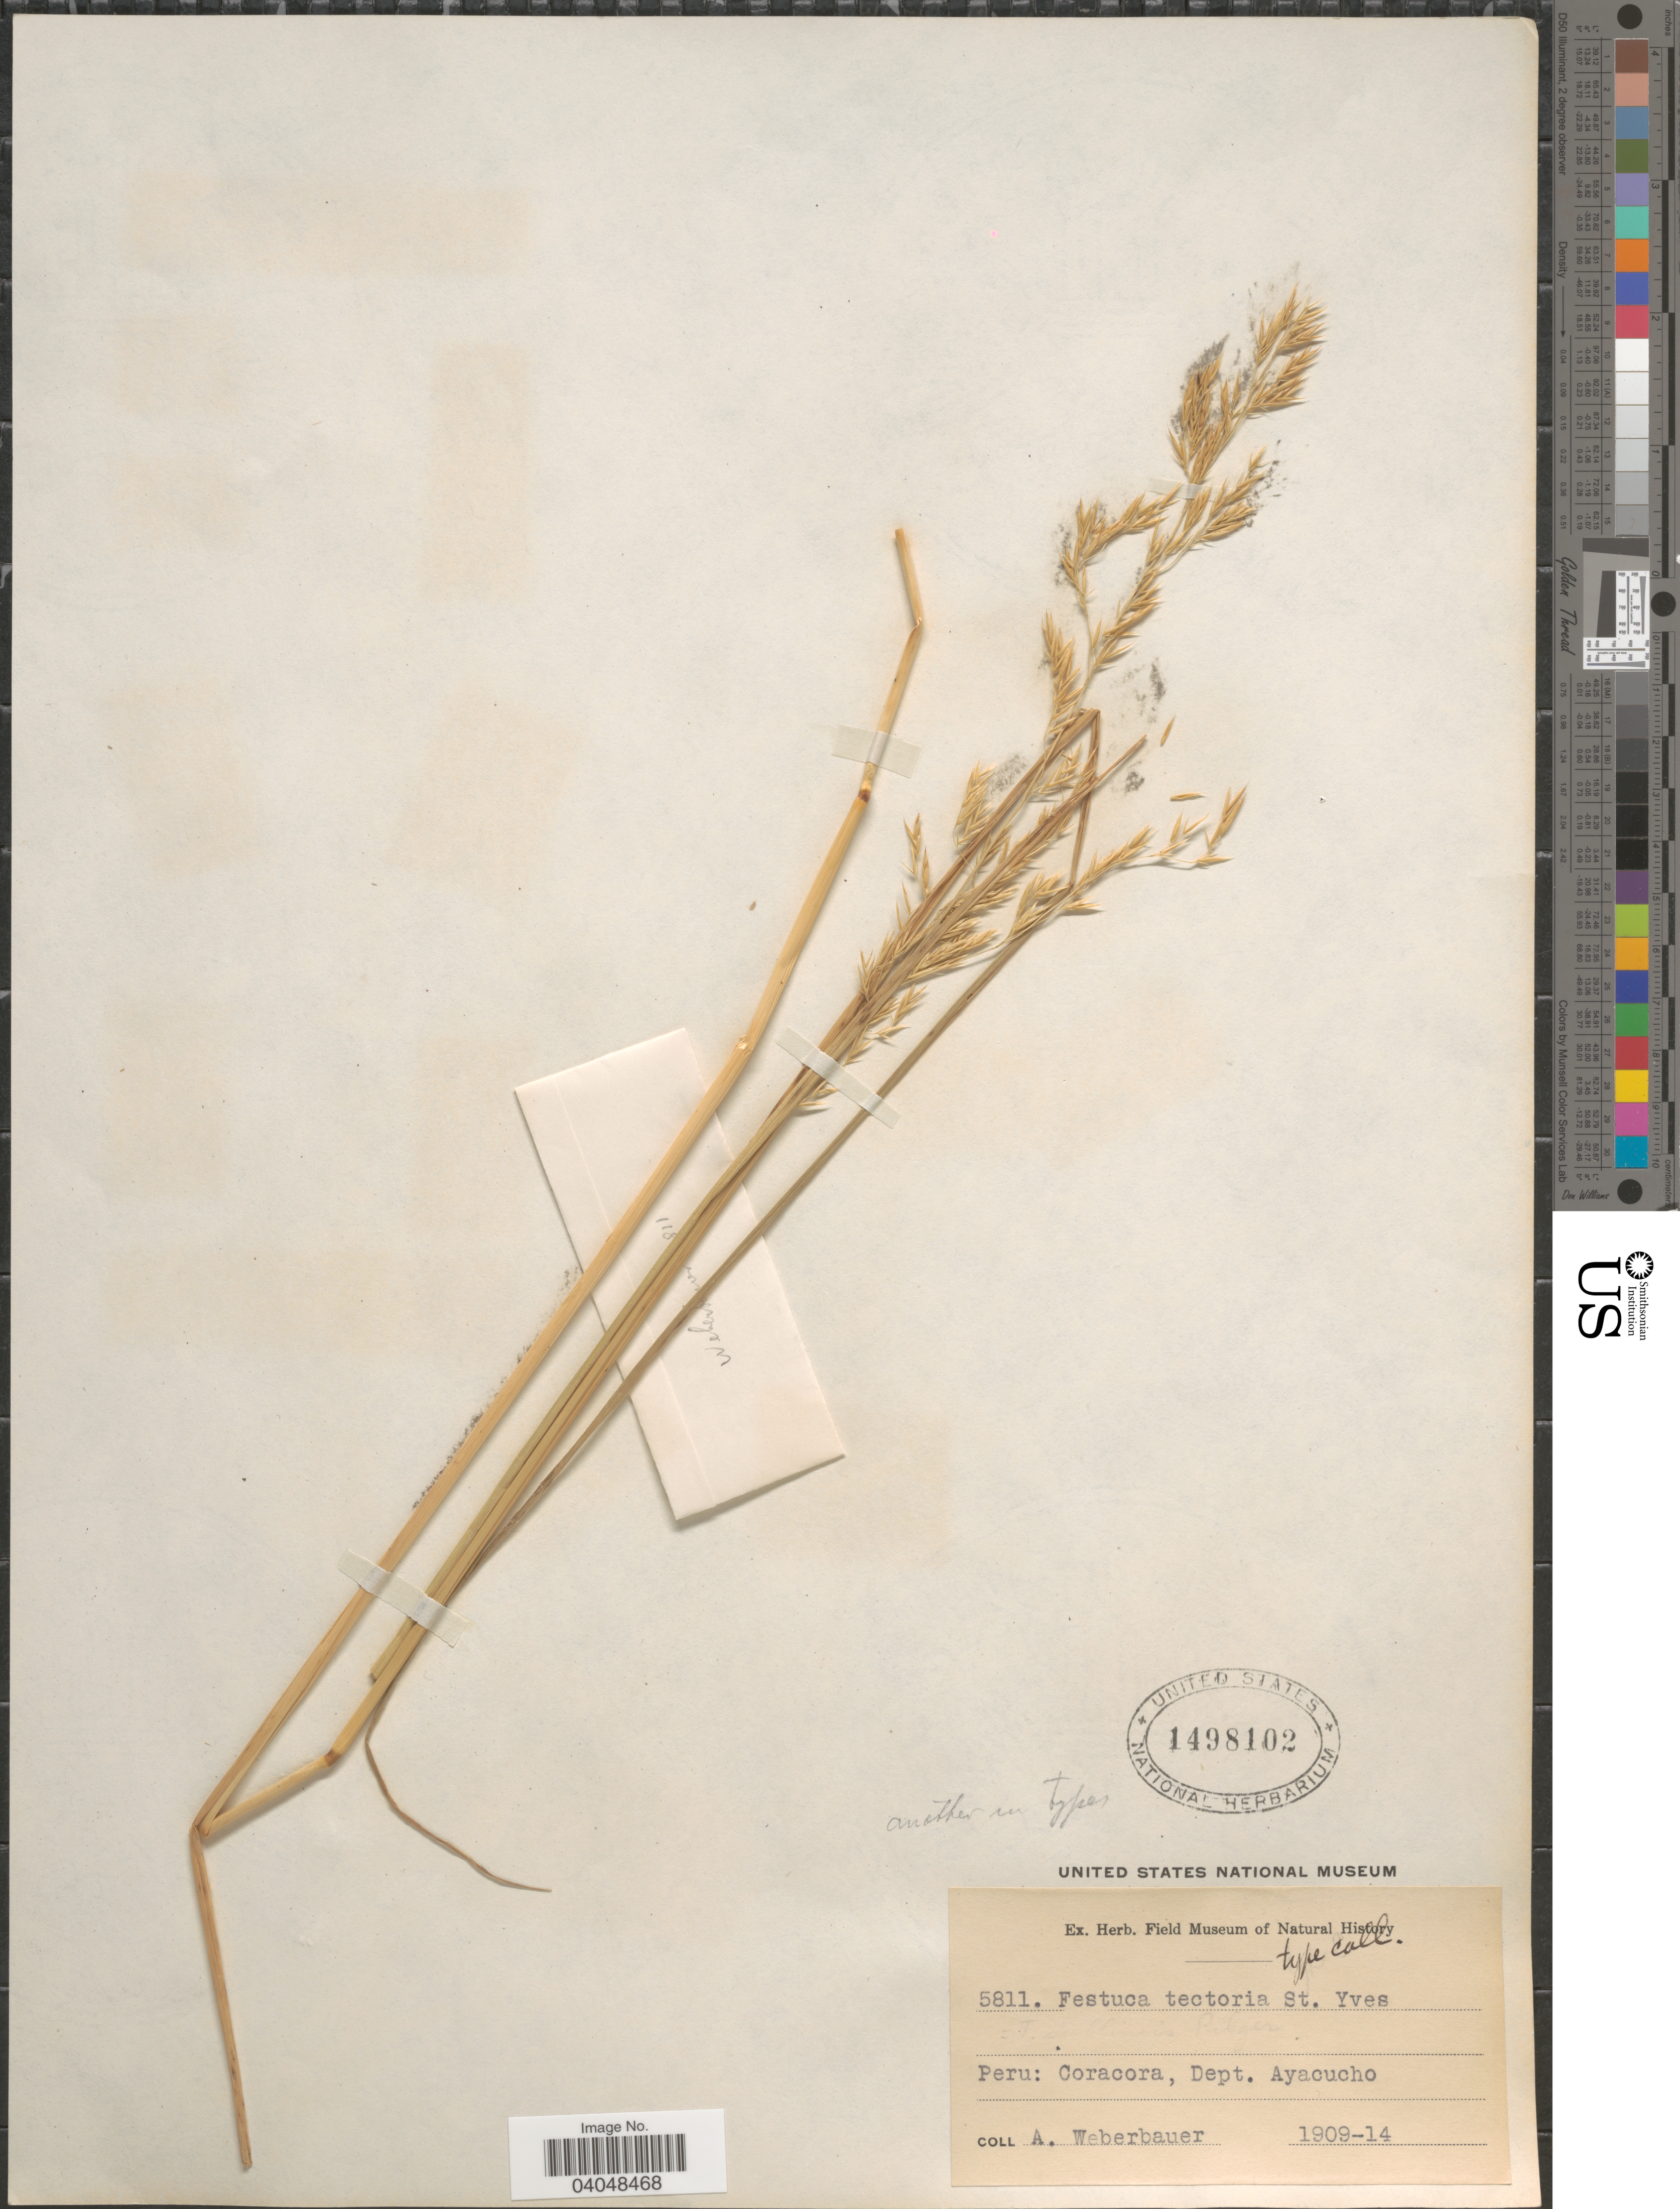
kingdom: Plantae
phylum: Tracheophyta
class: Liliopsida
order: Poales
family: Poaceae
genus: Festuca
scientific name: Festuca tectoria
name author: Saint-Yves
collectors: A. Weberbauer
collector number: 5811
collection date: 1909/1914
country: Peru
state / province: Ayacucho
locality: Coracora, Dept. Ayacucho.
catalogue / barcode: US 1498102